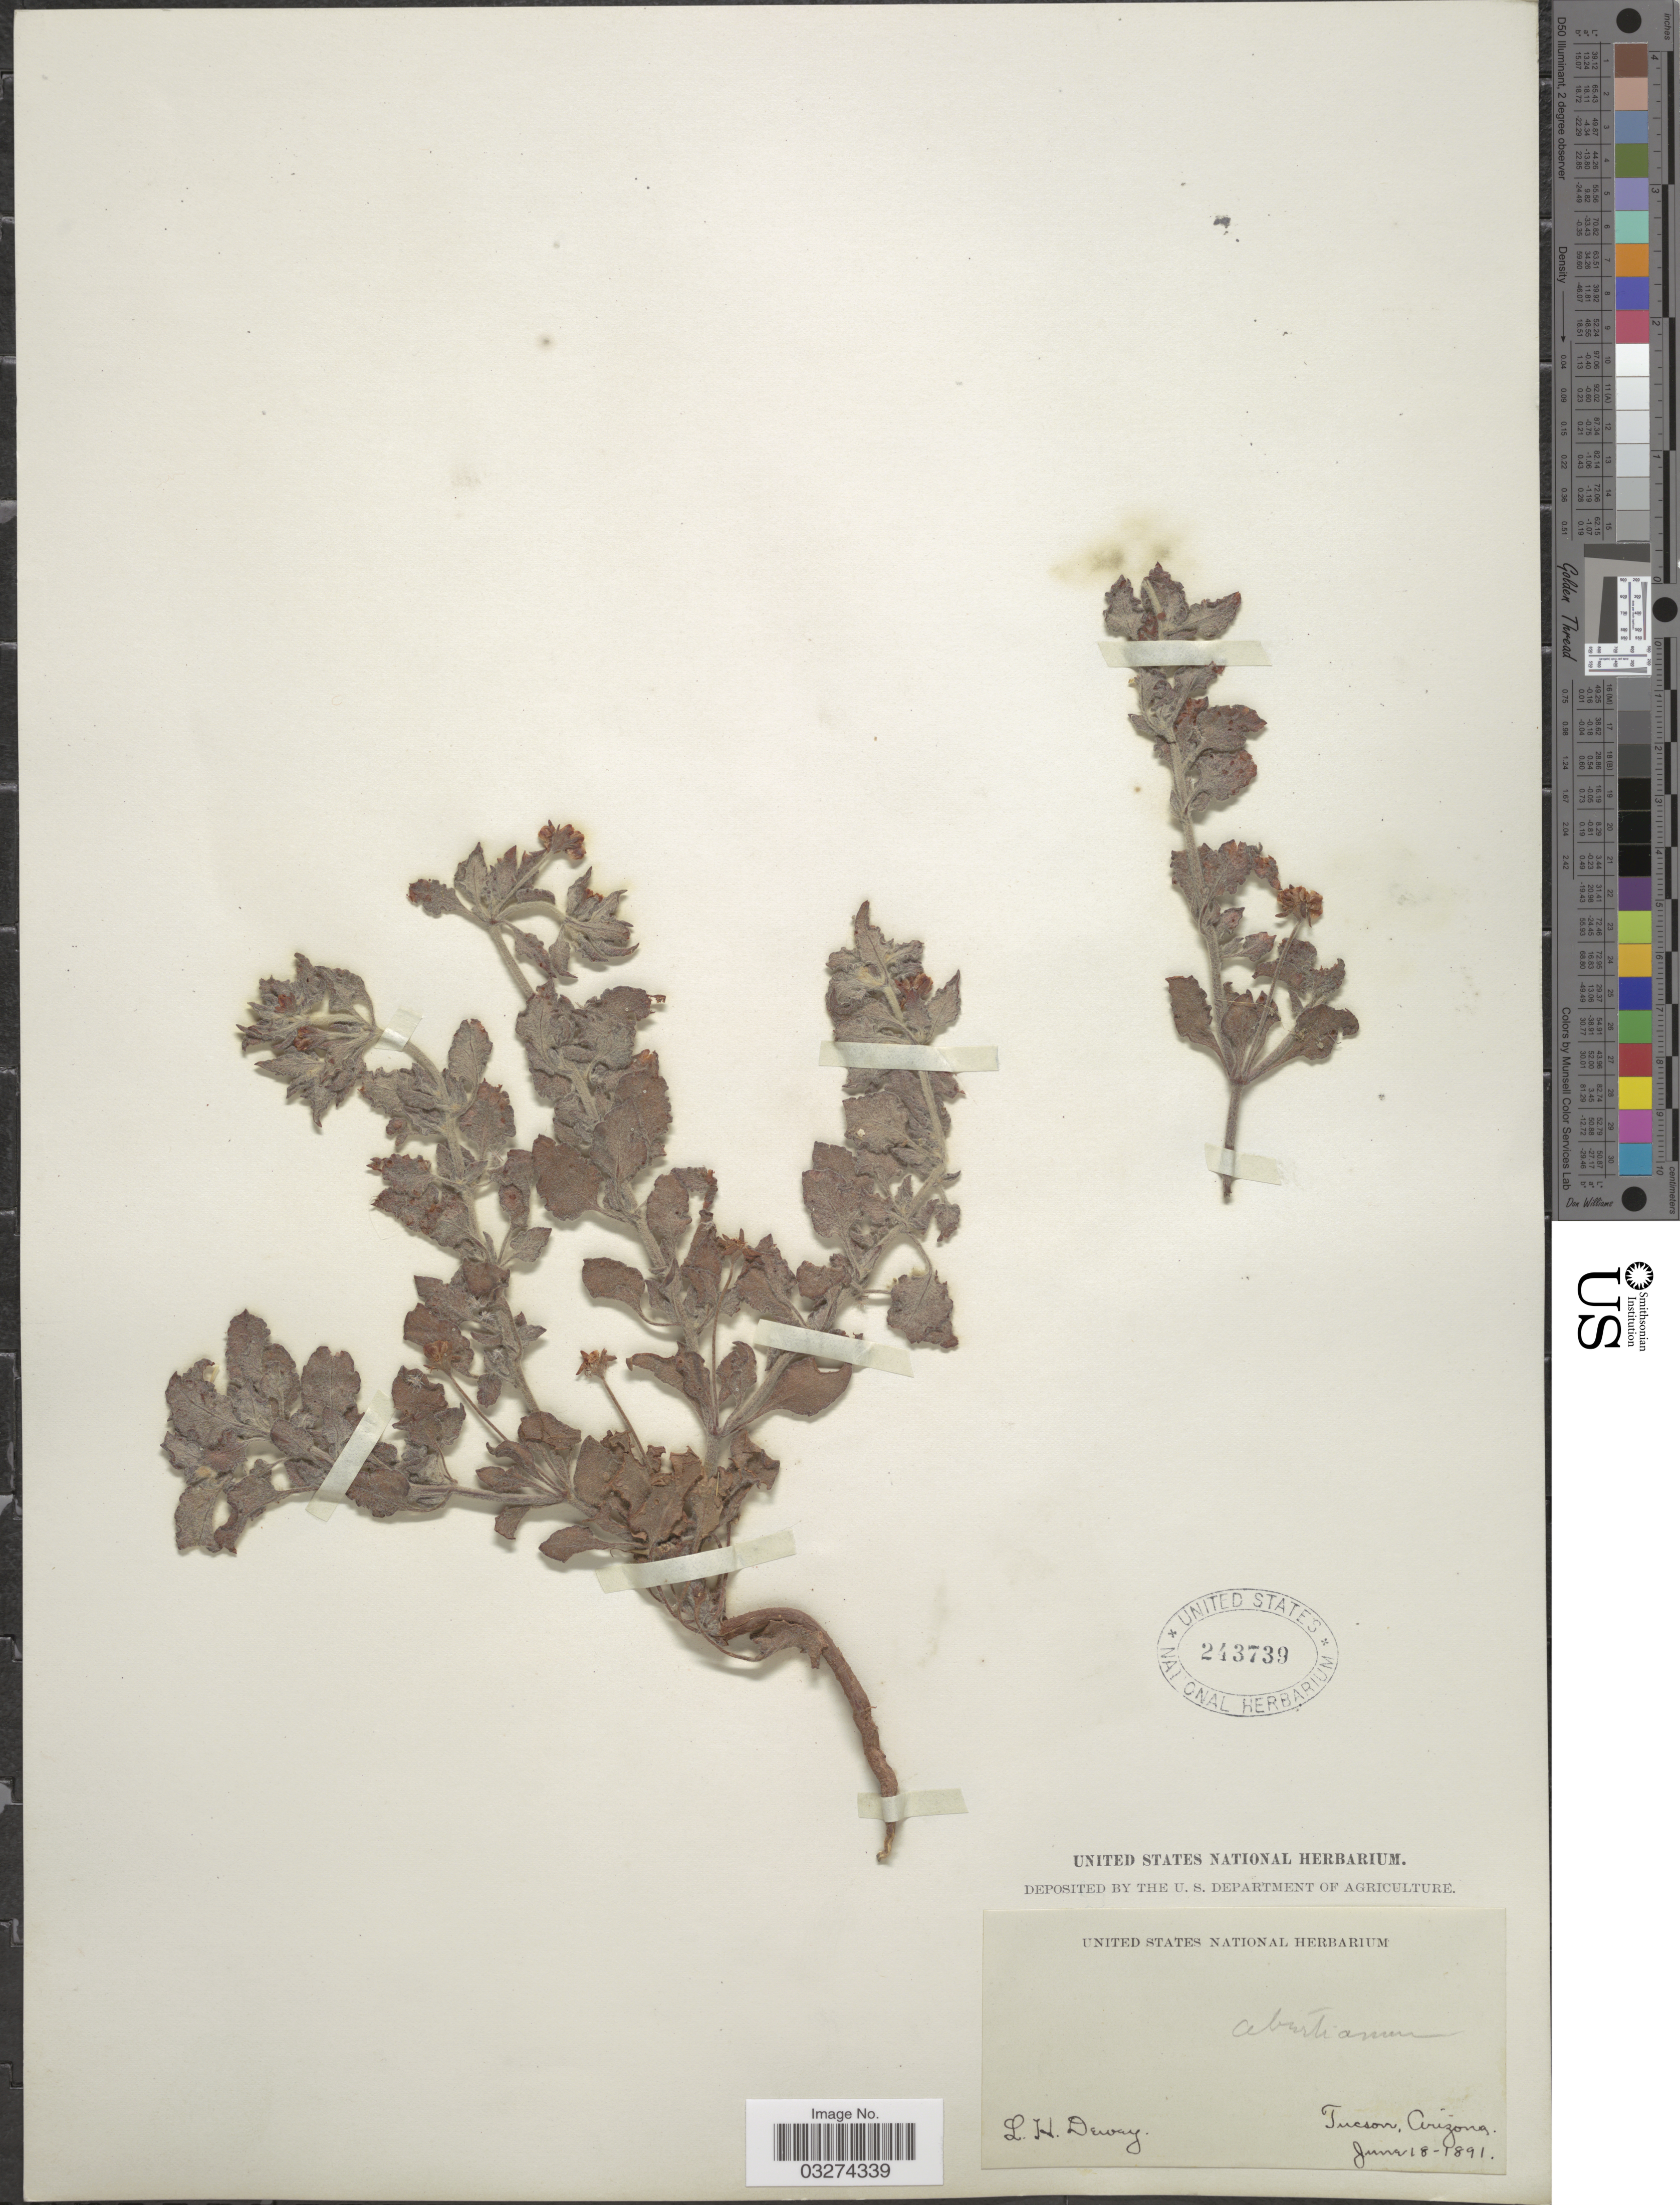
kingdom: Plantae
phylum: Tracheophyta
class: Magnoliopsida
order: Caryophyllales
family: Polygonaceae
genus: Eriogonum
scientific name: Eriogonum abertianum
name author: Torr.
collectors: L. H. Dewey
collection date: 1891-06-18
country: United States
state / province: Arizona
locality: Tucson.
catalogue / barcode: US 243739